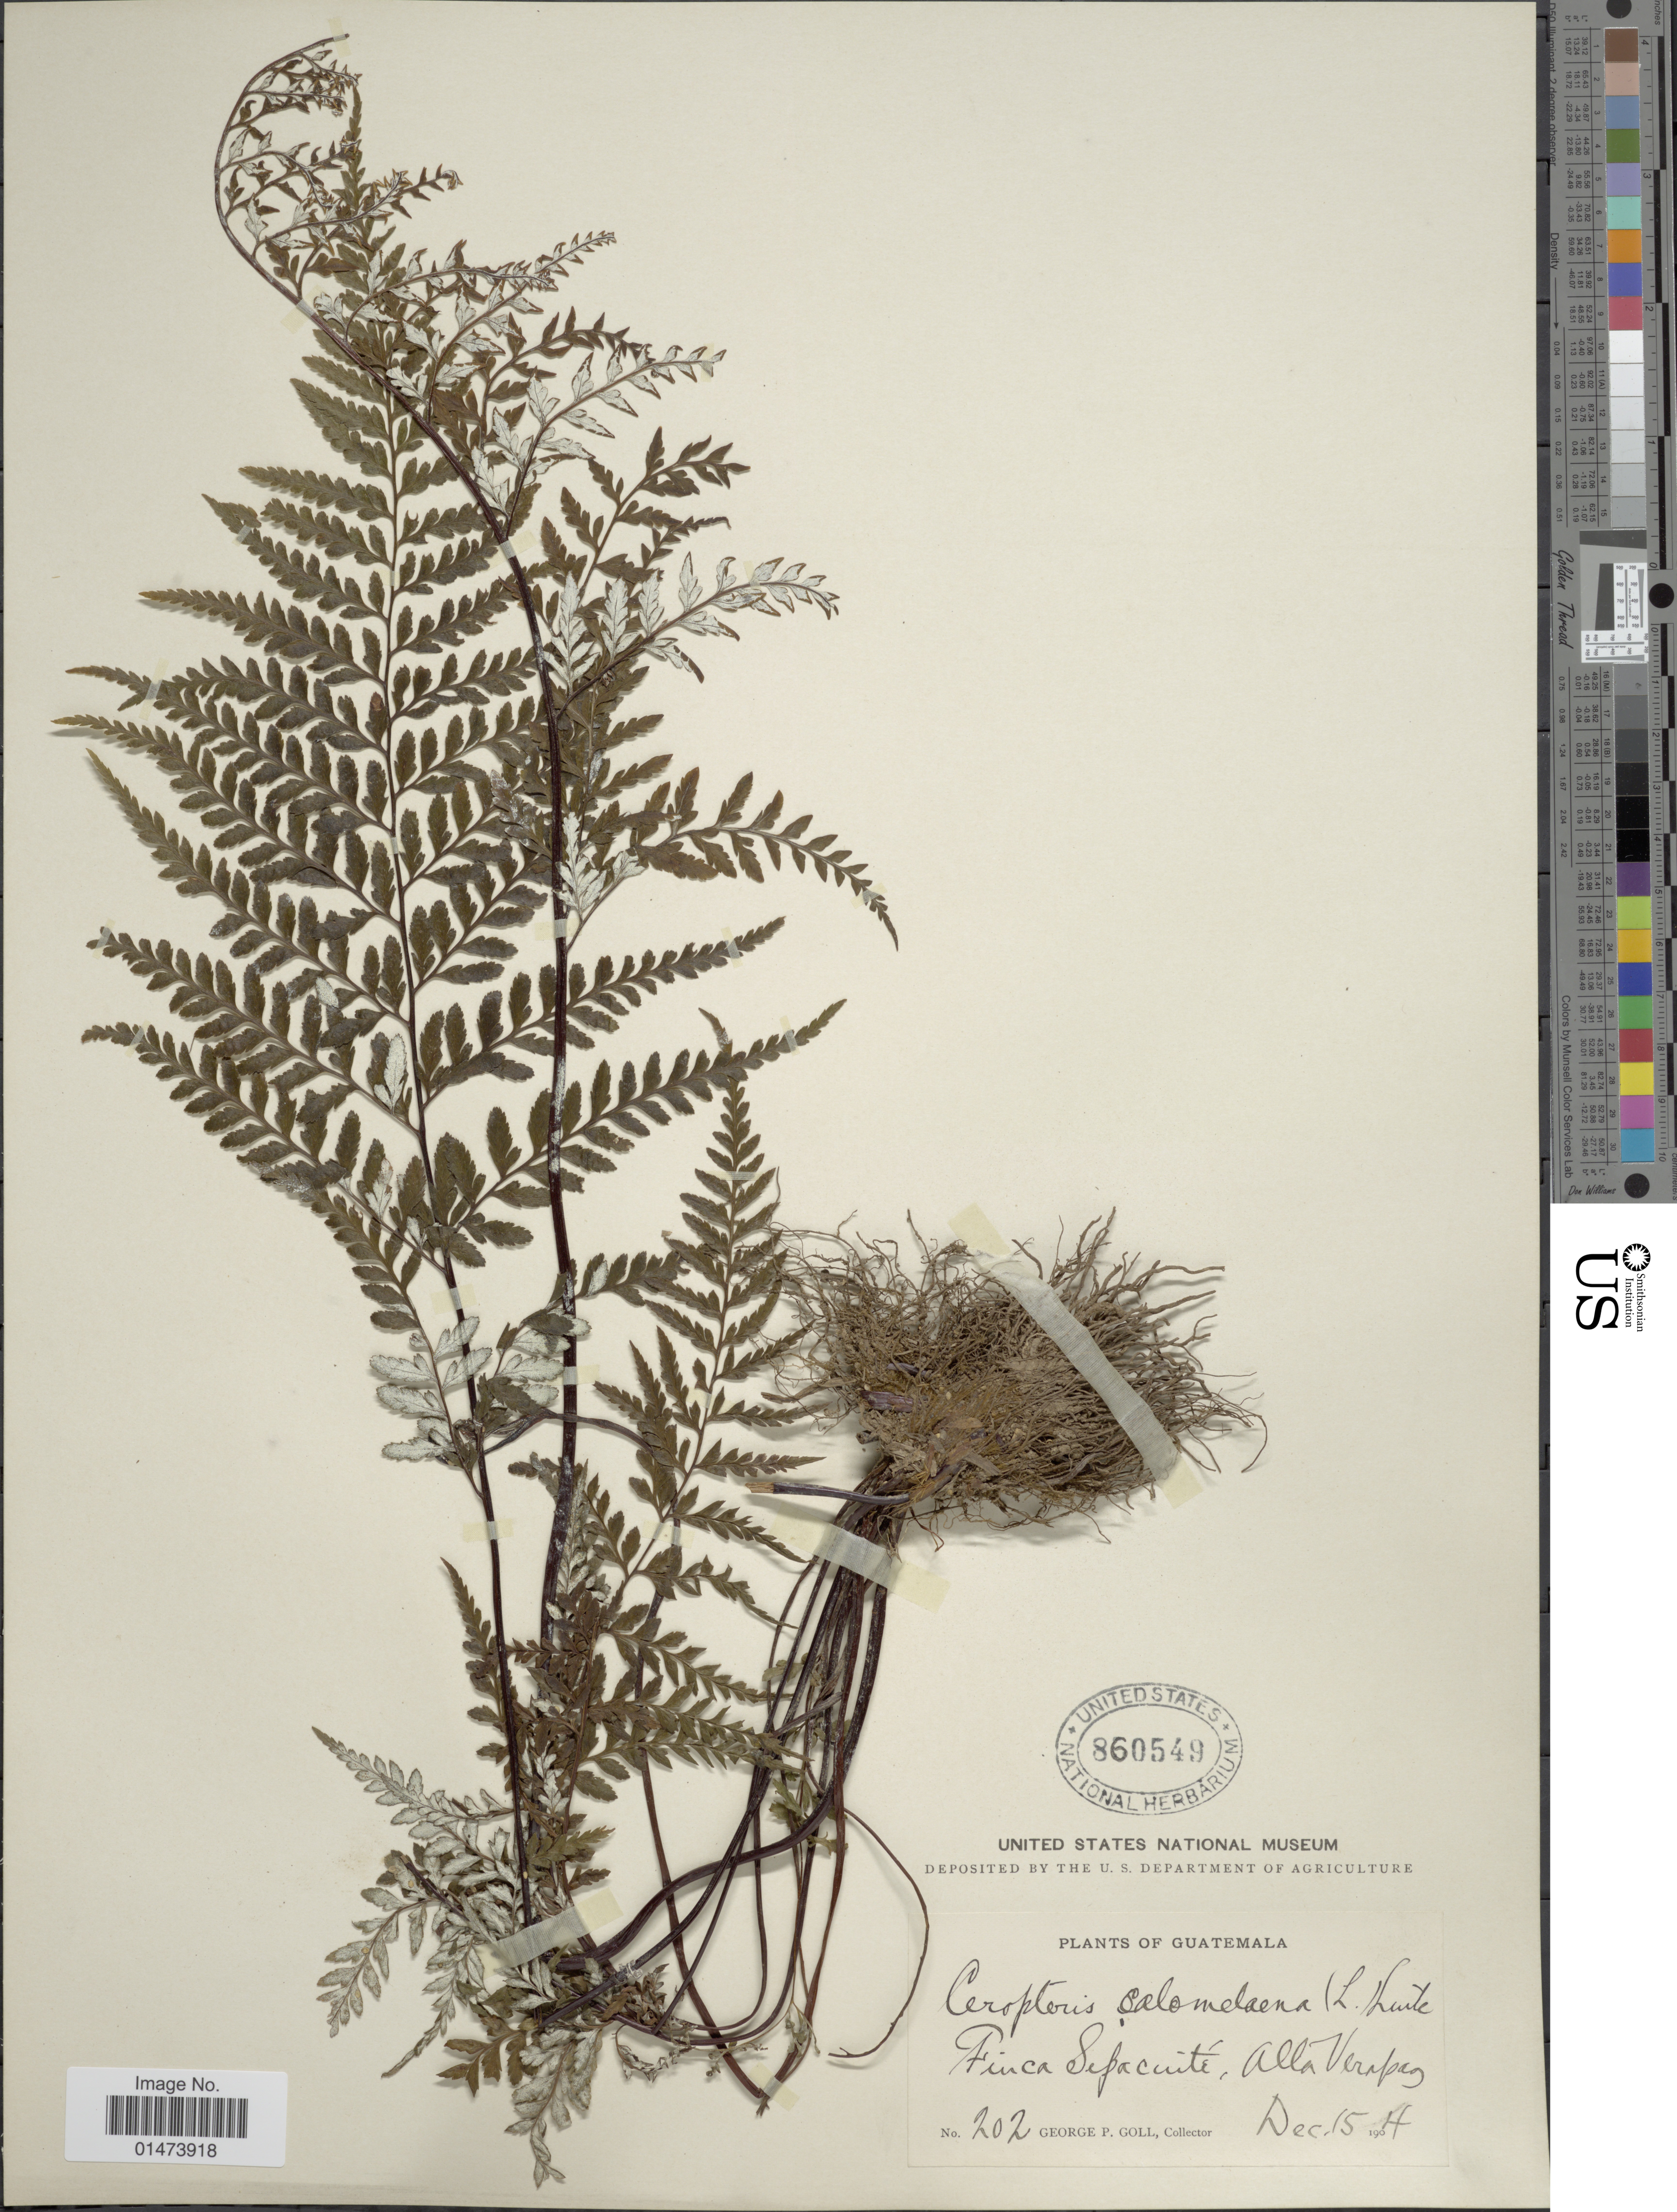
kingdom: Plantae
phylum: Tracheophyta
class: Polypodiopsida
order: Polypodiales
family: Pteridaceae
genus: Pityrogramma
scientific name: Pityrogramma calomelanos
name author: (L.) Link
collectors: G. P. Goll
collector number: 202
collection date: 1904-12-15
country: Guatemala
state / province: Alta Verapaz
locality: Finca Sepacuite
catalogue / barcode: US 860549